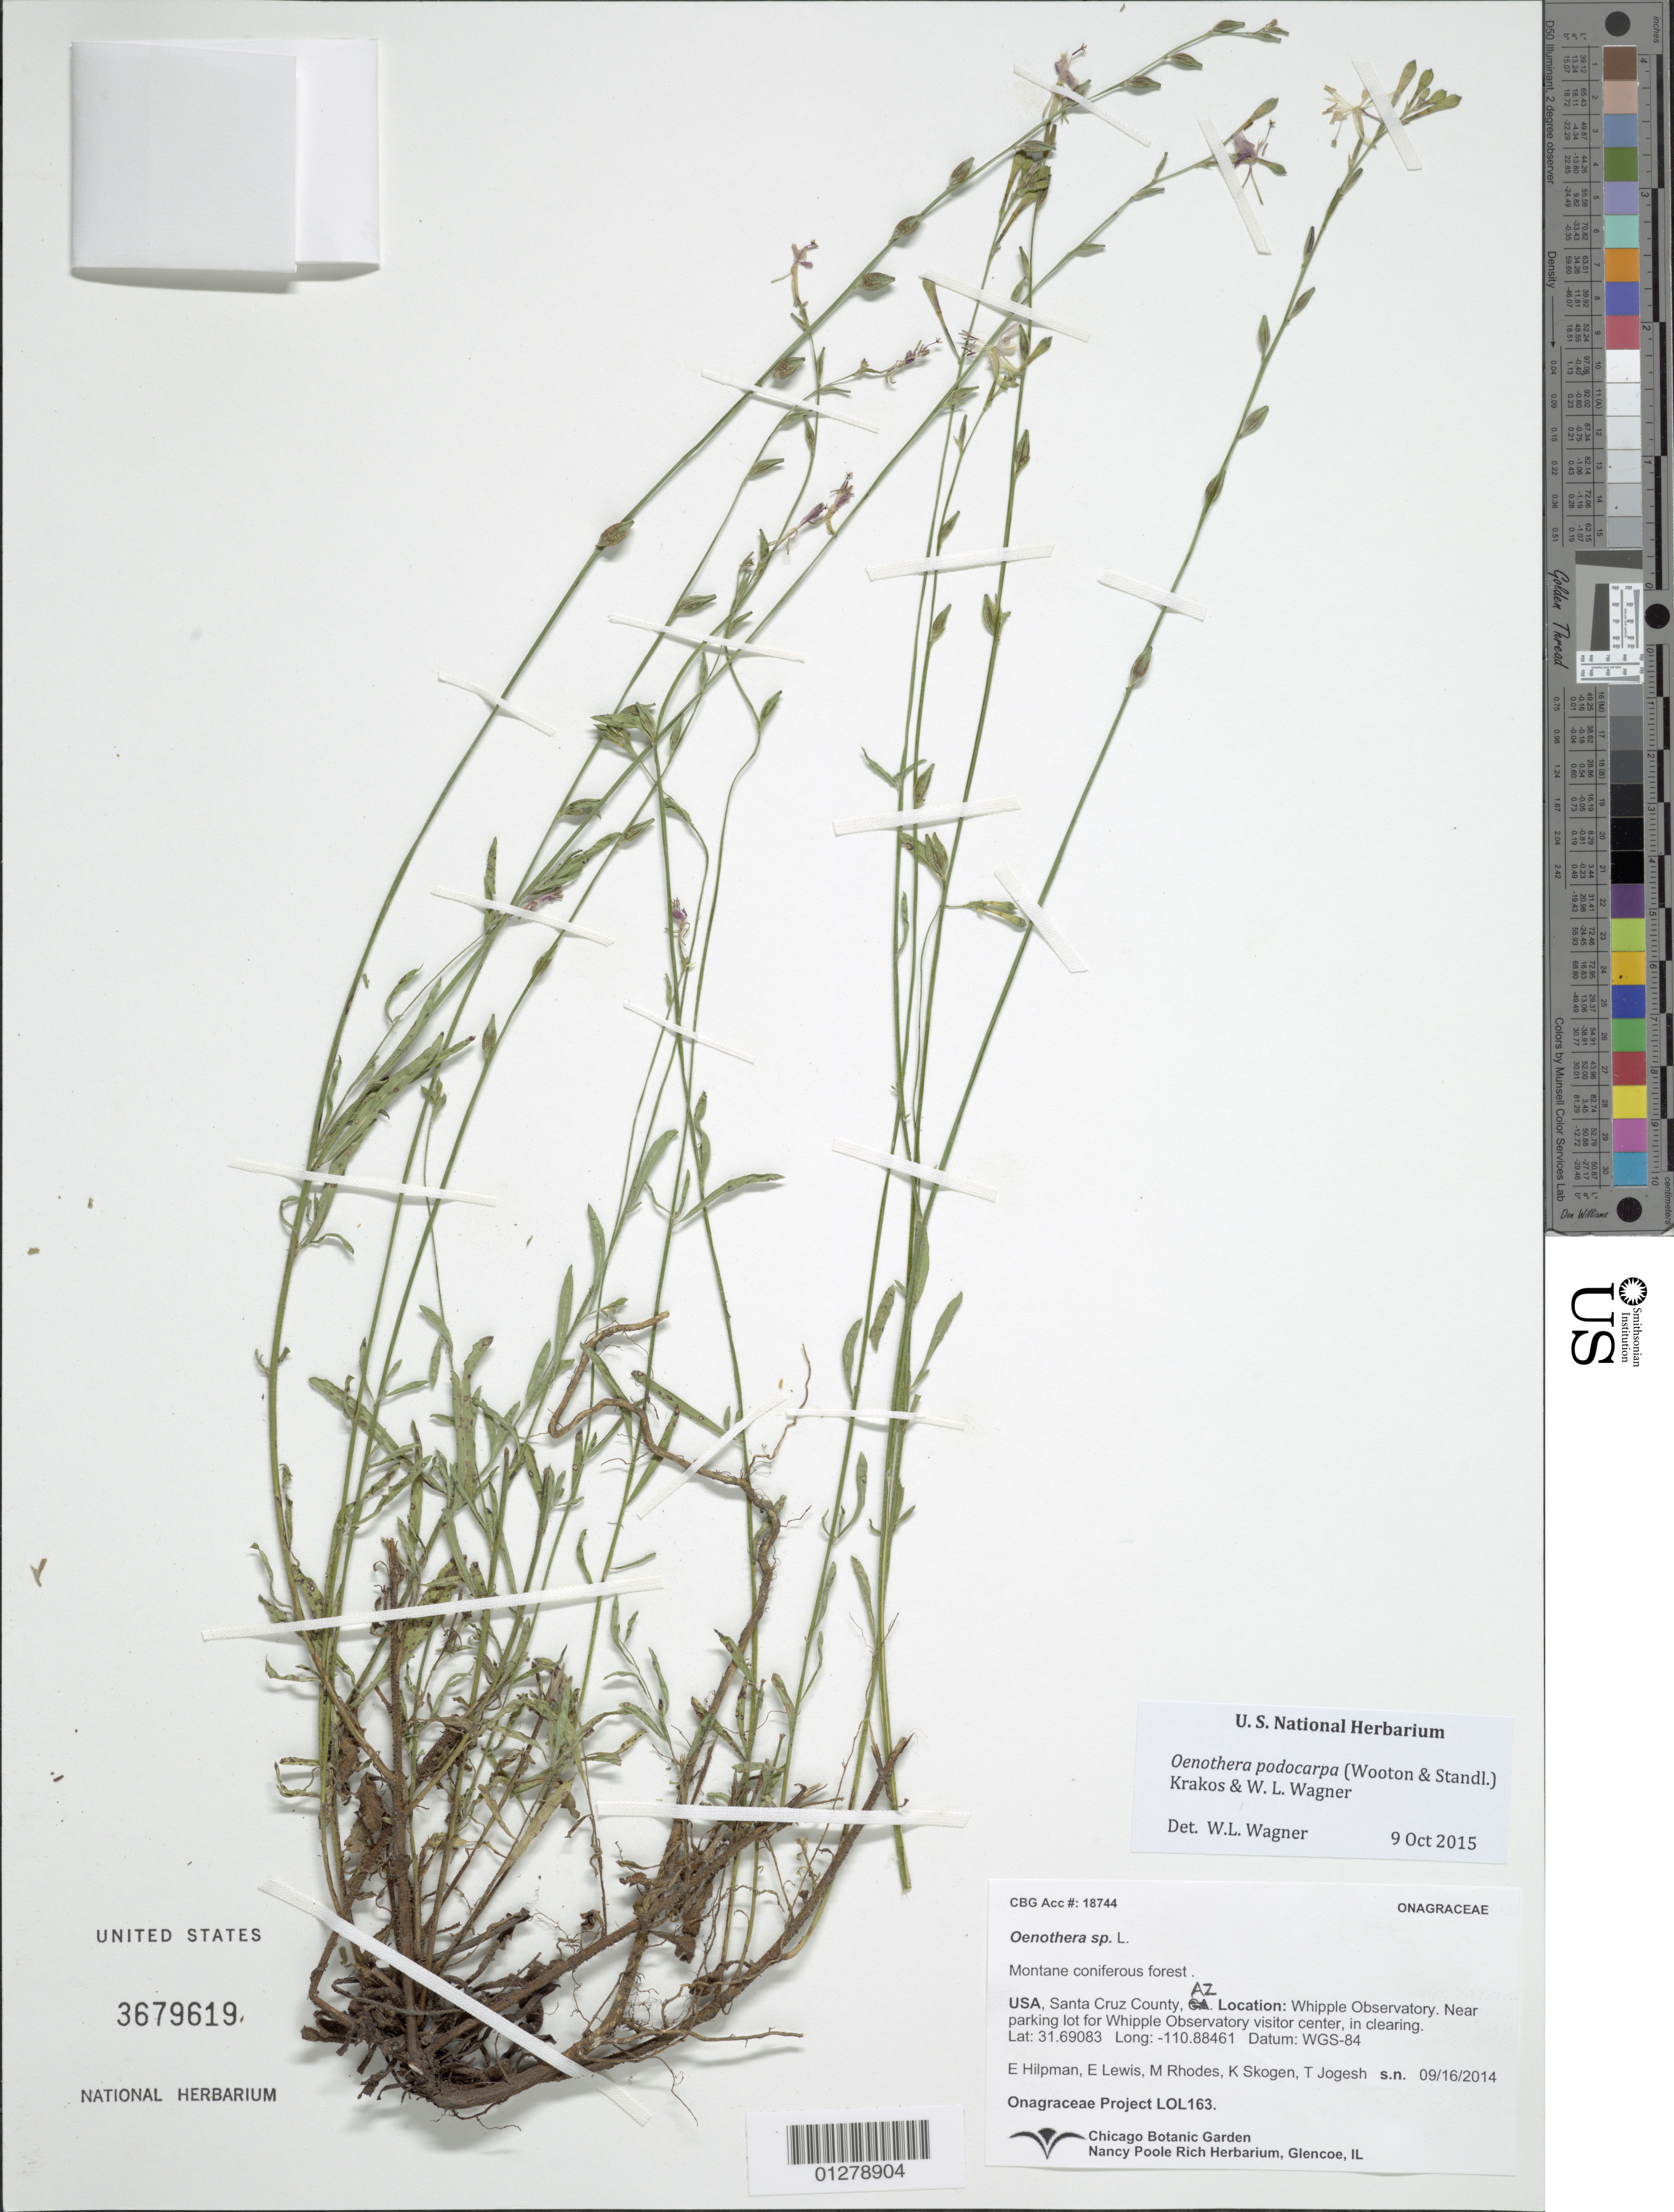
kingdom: Plantae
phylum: Tracheophyta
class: Magnoliopsida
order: Myrtales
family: Onagraceae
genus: Oenothera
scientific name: Oenothera podocarpa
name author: (Wooton & Standl.) Krakos & W.L. Wagner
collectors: Onagraceae Project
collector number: LOL 163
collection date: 2014-09-16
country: United States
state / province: Arizona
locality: Near parking lot for Whipple Observatory visitor center, in clearing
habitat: montane coniferous forest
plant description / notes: CHIC, US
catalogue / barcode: US 3679619